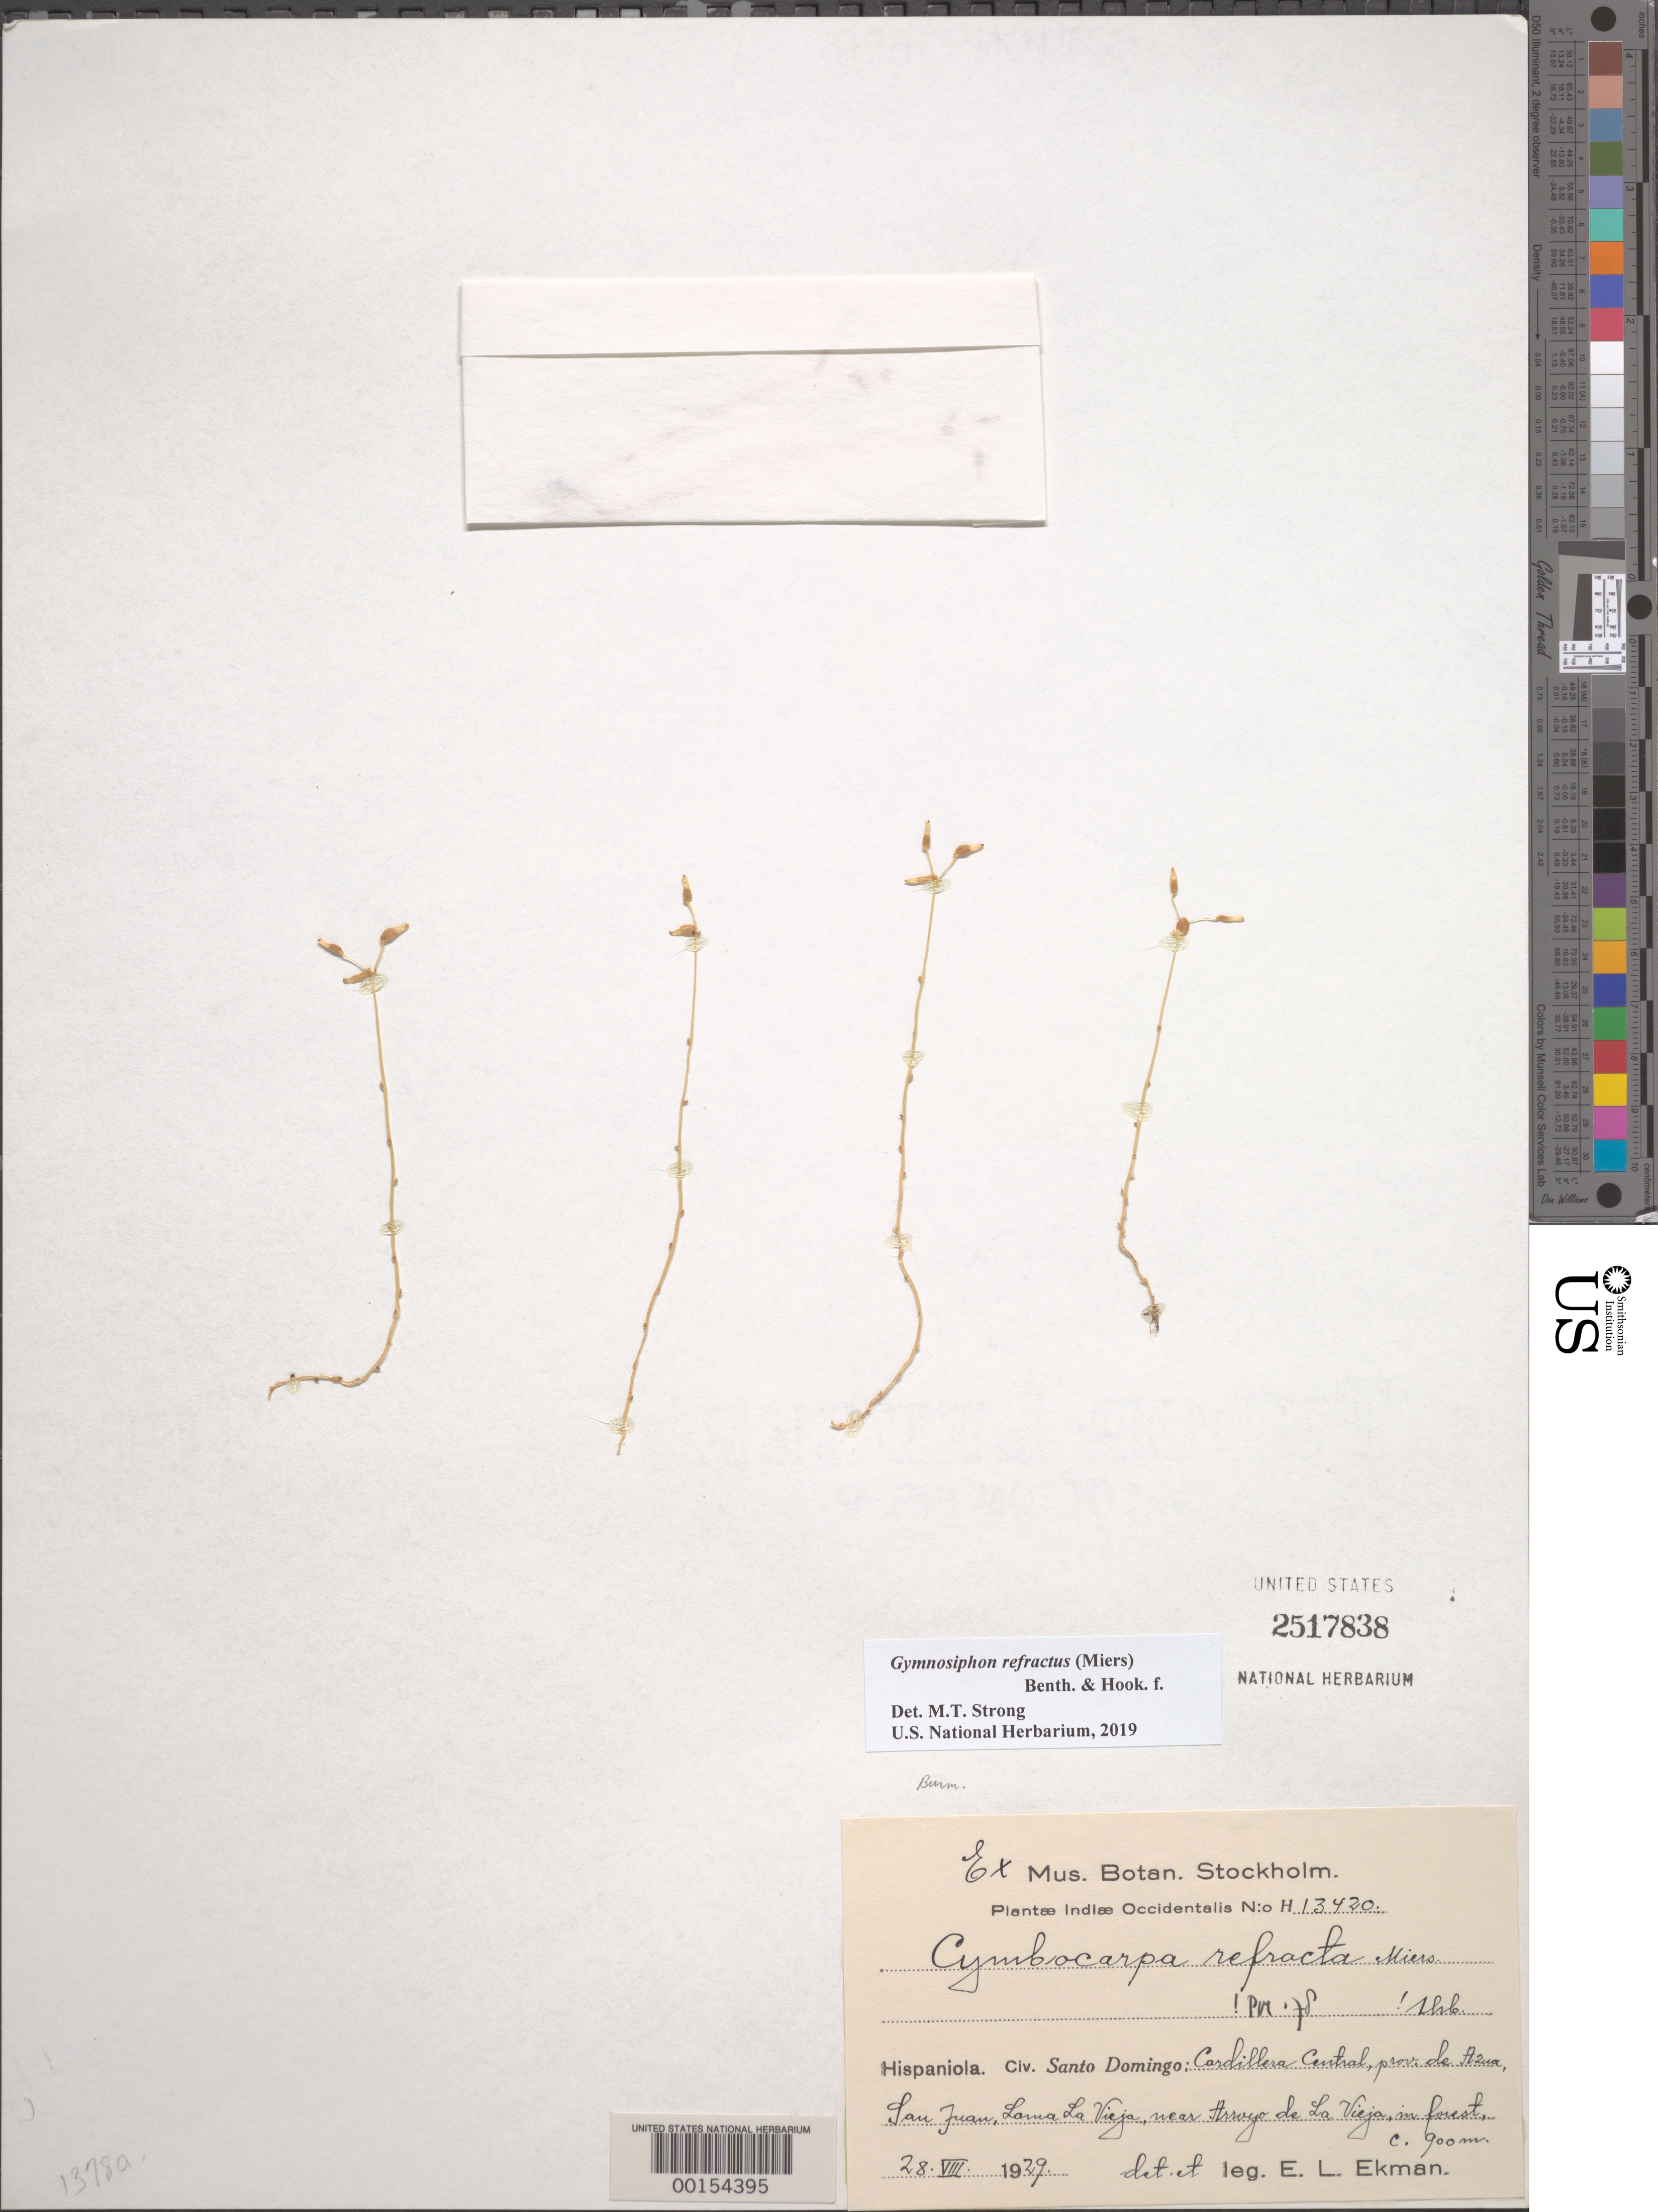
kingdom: Plantae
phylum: Tracheophyta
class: Liliopsida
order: Dioscoreales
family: Burmanniaceae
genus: Gymnosiphon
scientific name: Gymnosiphon refractus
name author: (Miers) Benth. & Hook. f.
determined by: Strong, Mark T., (BOT), Smithsonian Institution - National Museum of Natural History (UNITED STATES)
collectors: E. L. Ekman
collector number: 13420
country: Dominican Republic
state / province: Santo Domingo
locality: Cardillera Central, prov. de Azun, San Juan, Loma la Vieja, near throyo de La Vieja.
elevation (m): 900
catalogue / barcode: US 2517838